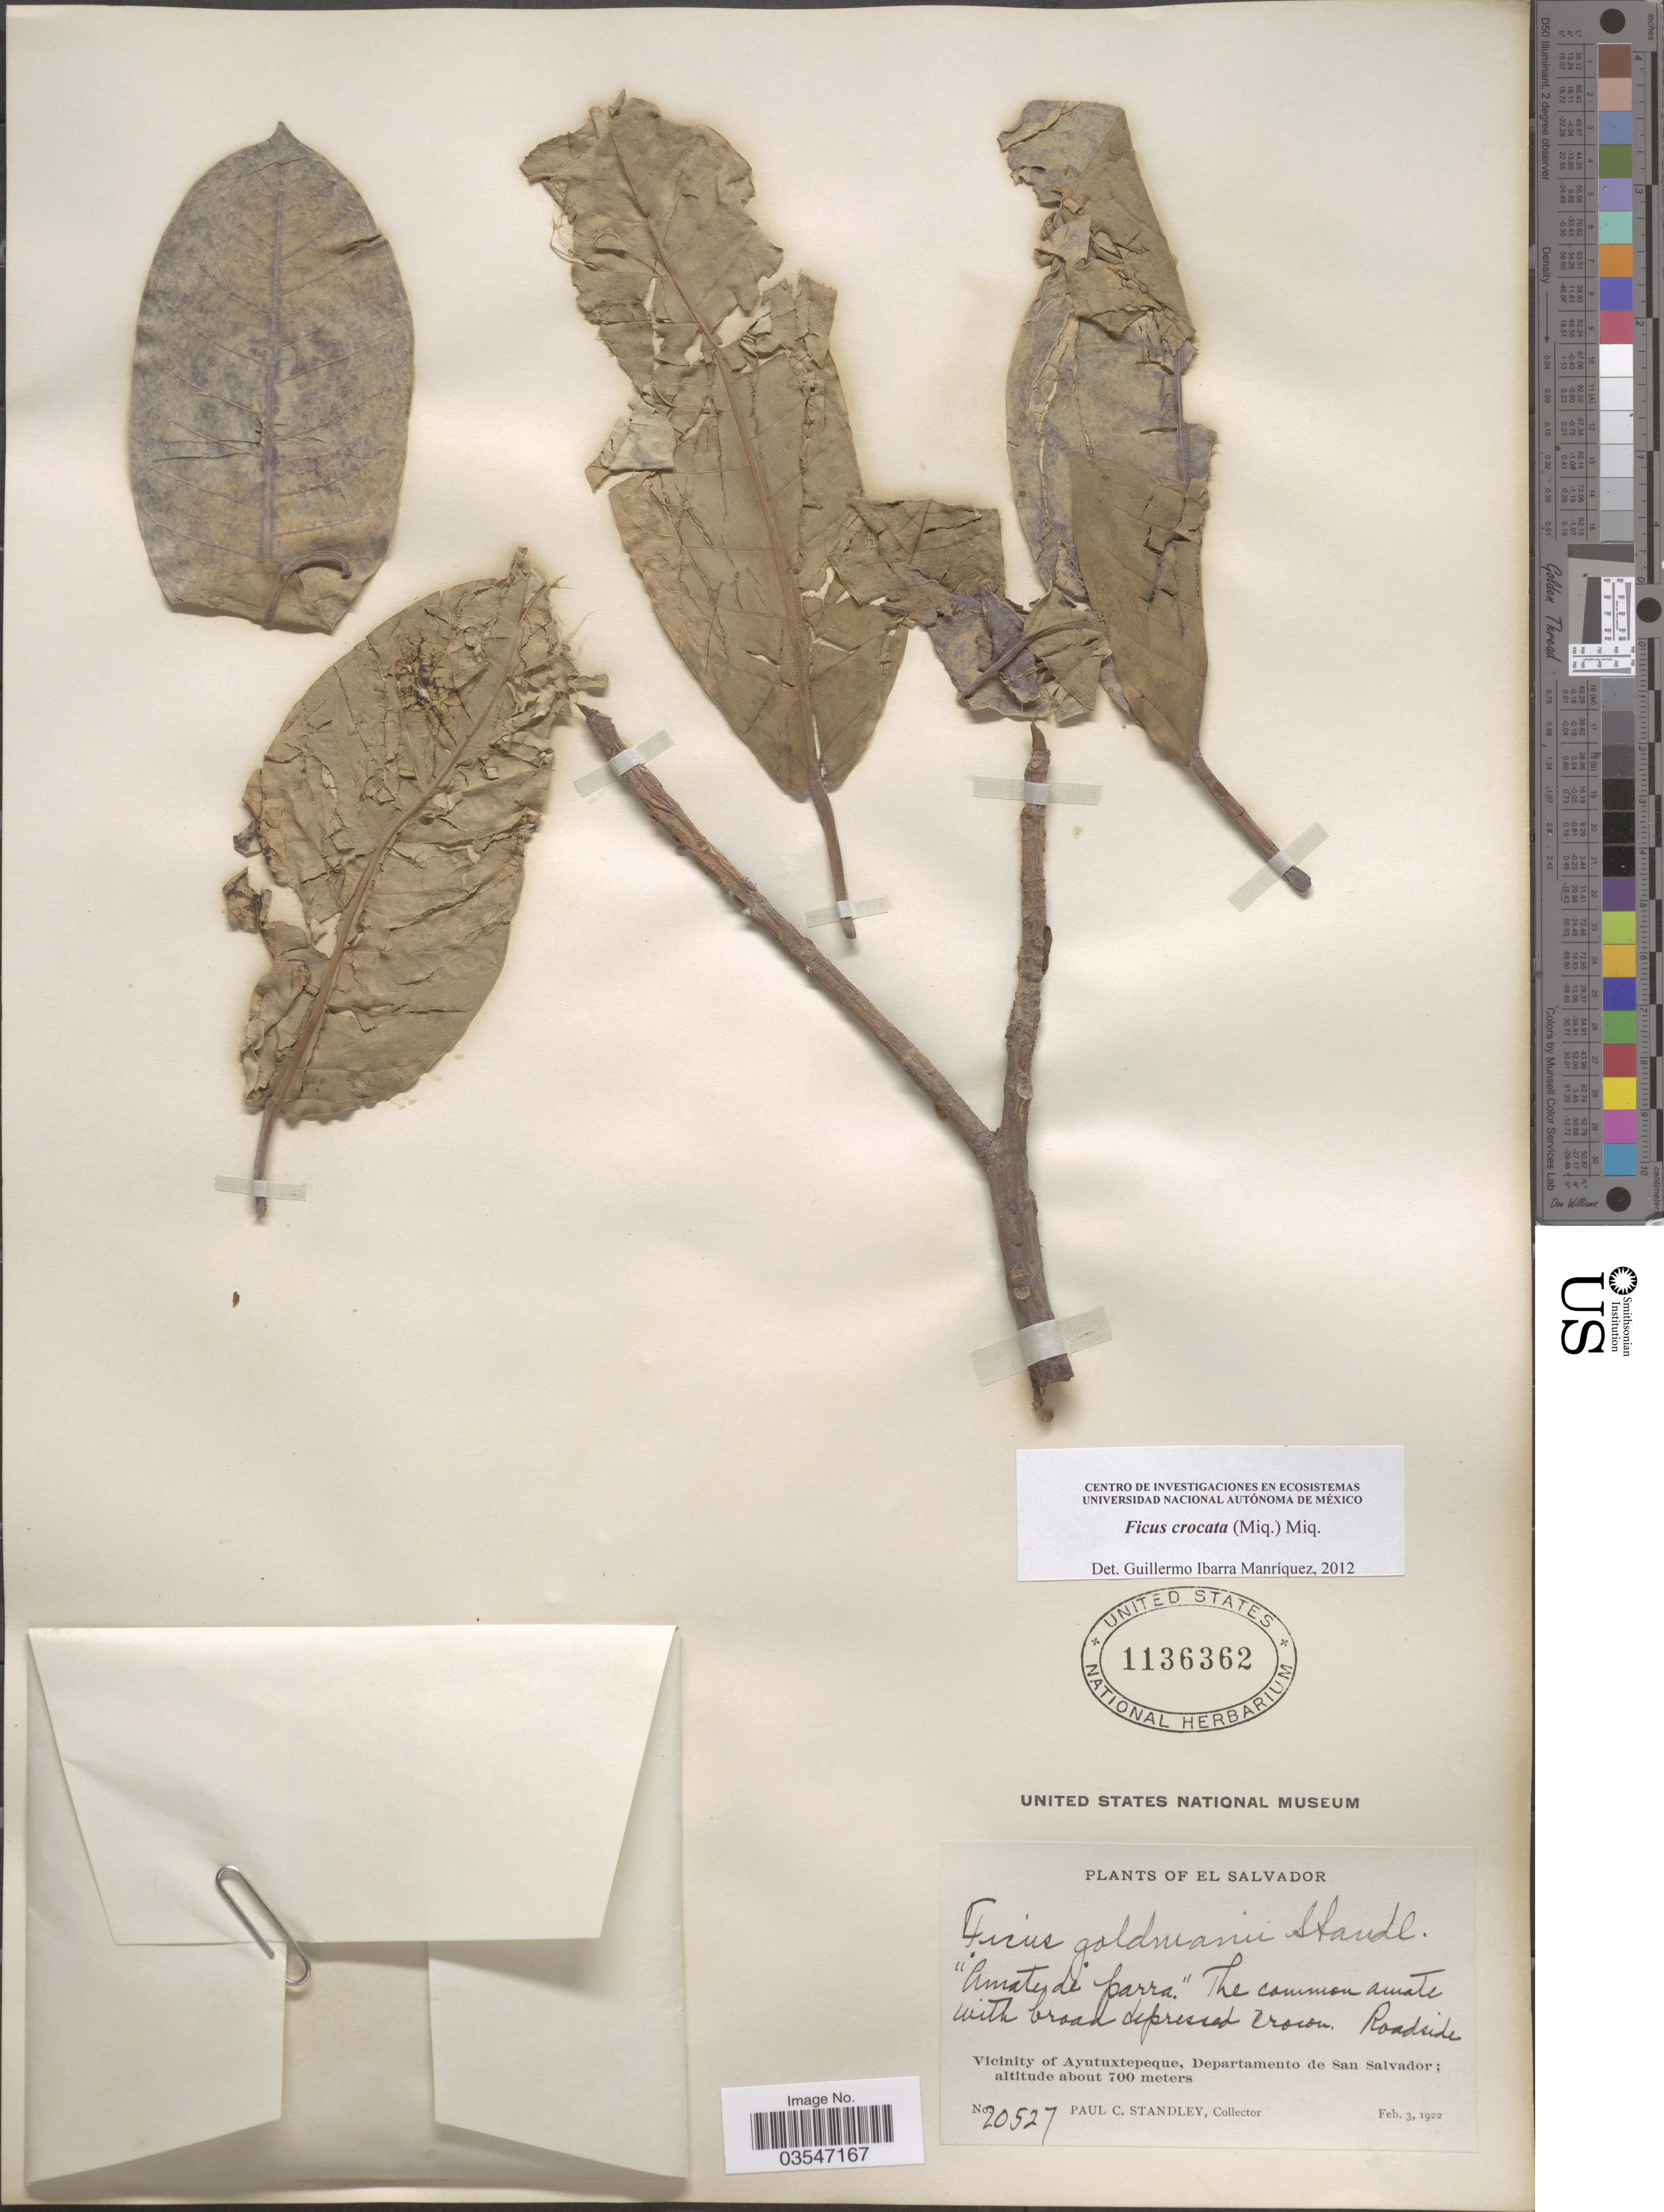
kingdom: Plantae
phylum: Tracheophyta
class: Magnoliopsida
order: Rosales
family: Moraceae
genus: Ficus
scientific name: Ficus crocata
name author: (Miq.) Miq.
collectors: P. C. Standley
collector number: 20527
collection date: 1922-02-03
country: El Salvador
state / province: San Salvador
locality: Vicinity of Ayutuxtepeque, Departamento de San Salvador.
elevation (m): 700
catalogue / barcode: US 1136362